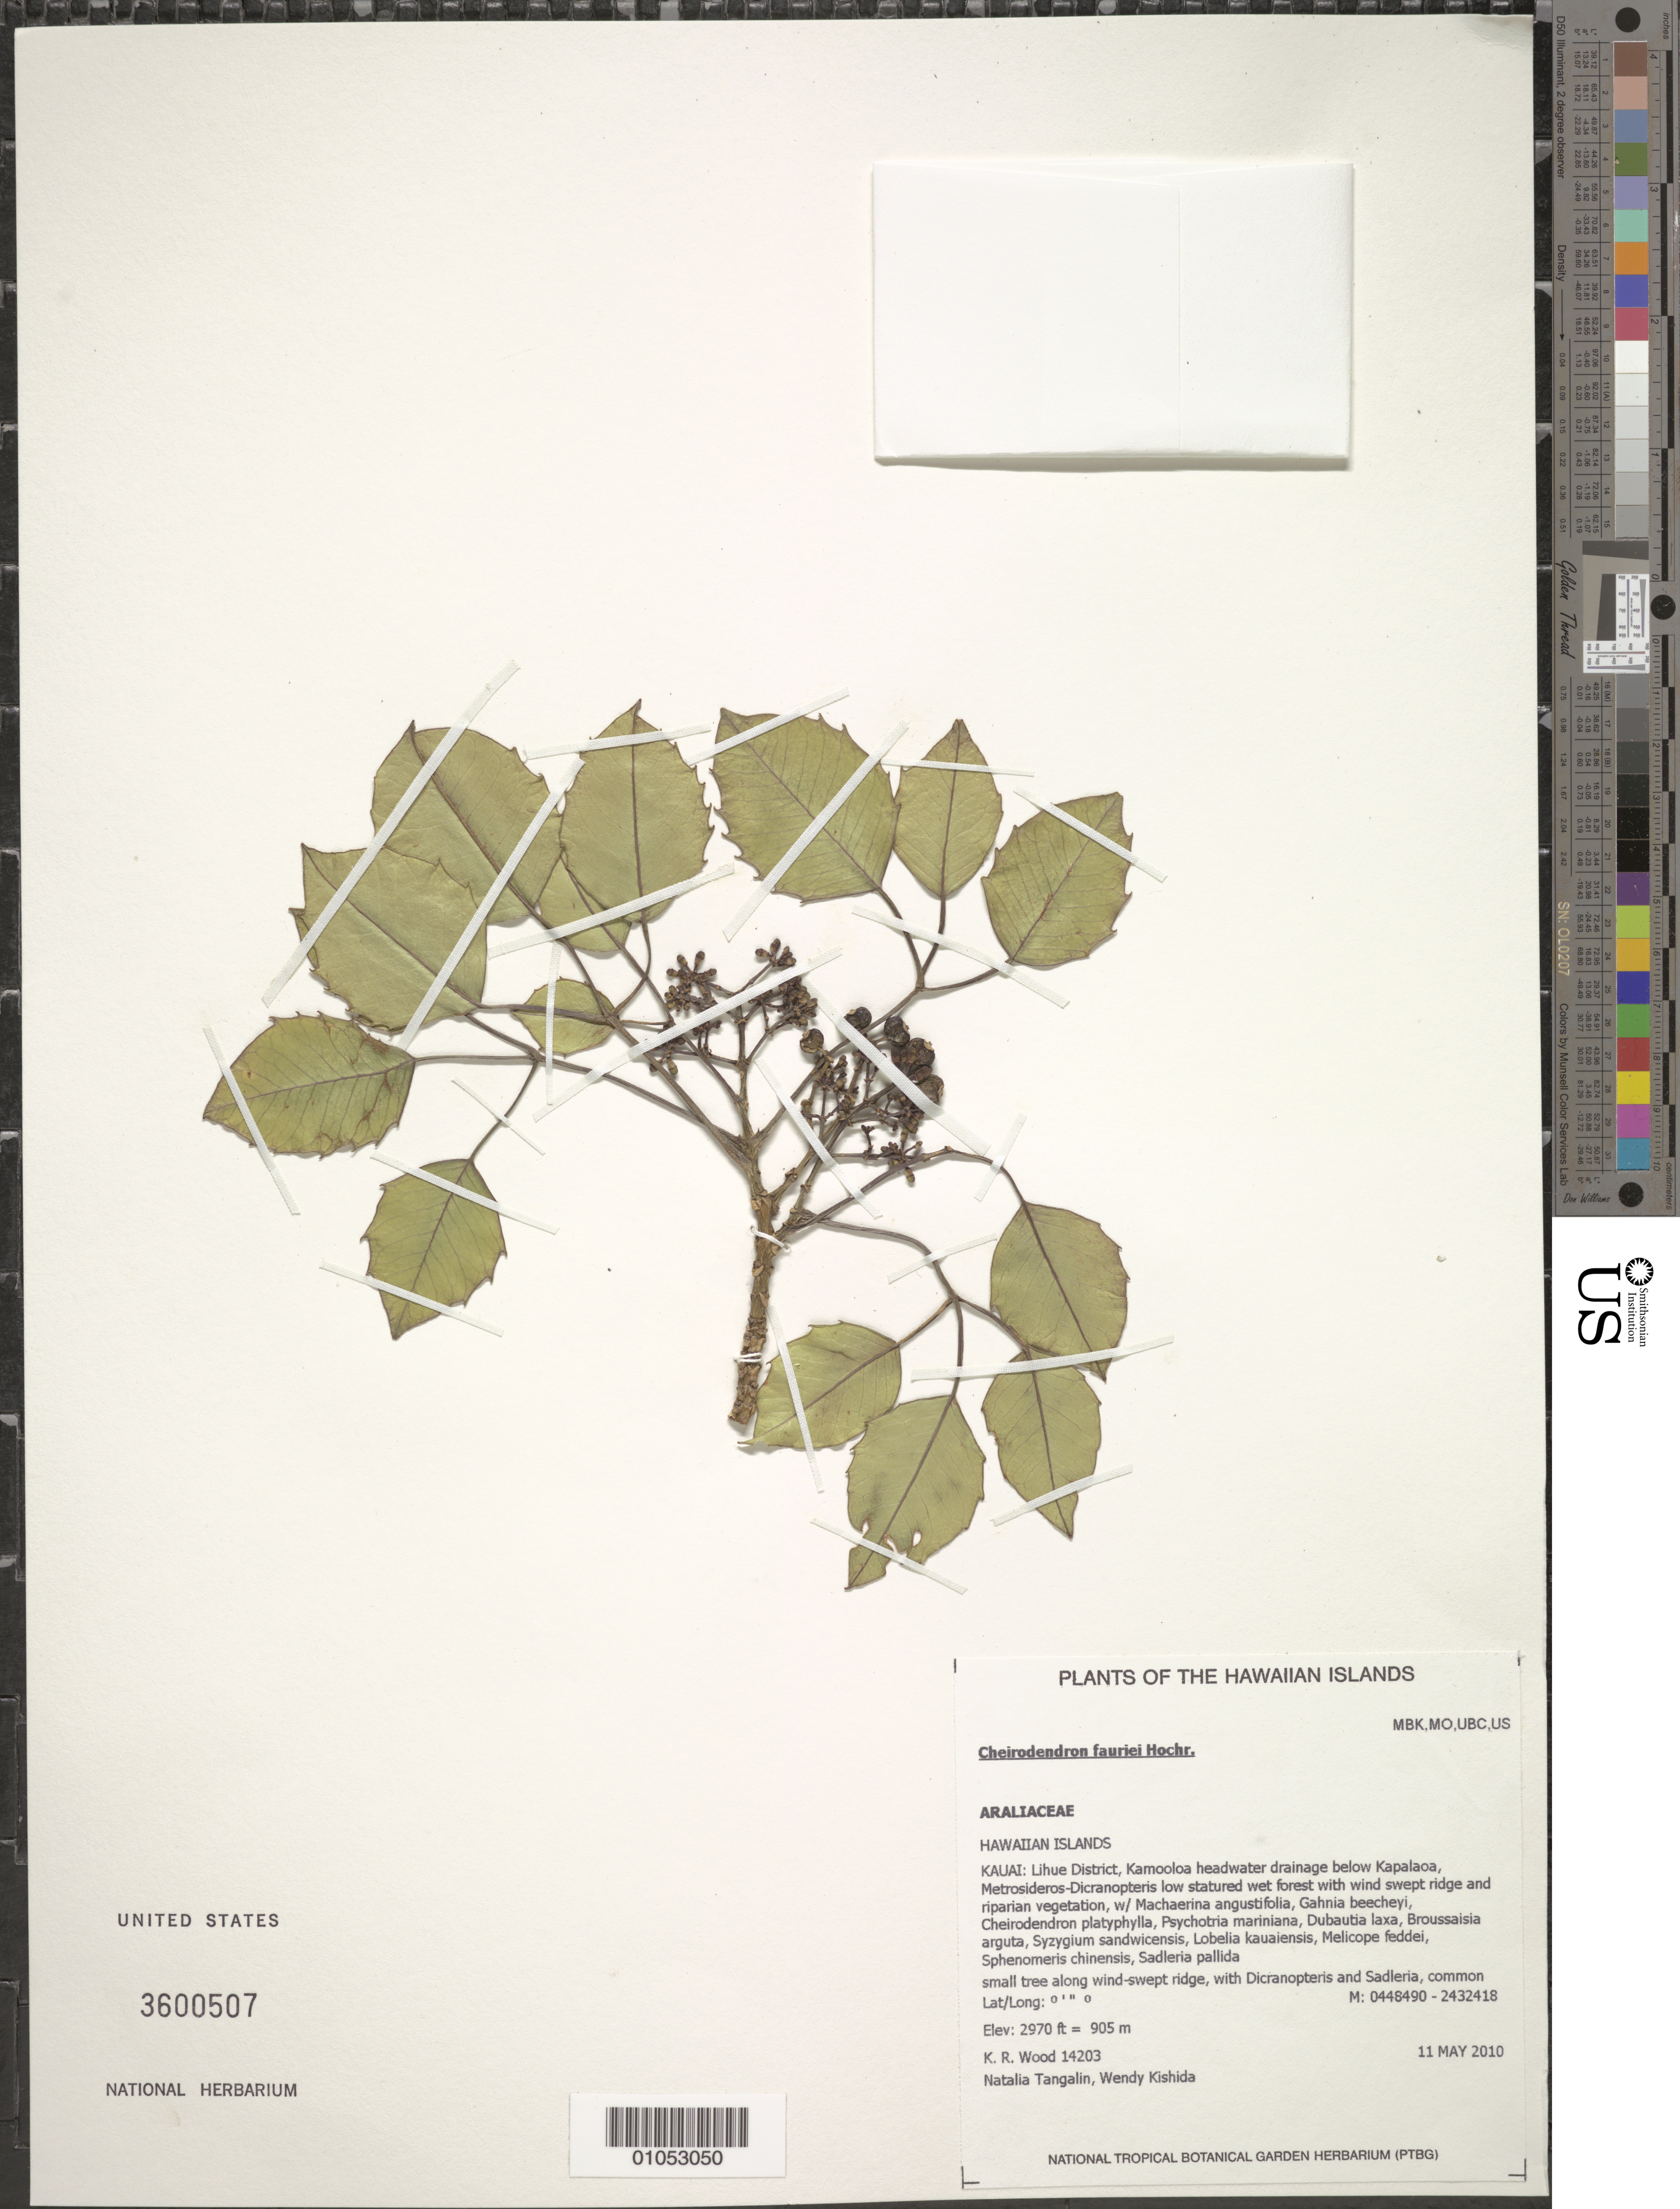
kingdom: Plantae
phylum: Tracheophyta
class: Magnoliopsida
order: Apiales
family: Araliaceae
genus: Cheirodendron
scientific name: Cheirodendron fauriei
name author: Hochr.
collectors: K. R. Wood, N. Tangalin & W. Kishida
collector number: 14203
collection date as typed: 11 May 2010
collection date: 2010-05-11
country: United States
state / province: Hawaii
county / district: Kauai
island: Kaua'i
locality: Lihue District, Kamooloa headwater drainage below Kapalaoa.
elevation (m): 905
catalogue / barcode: US 3600507